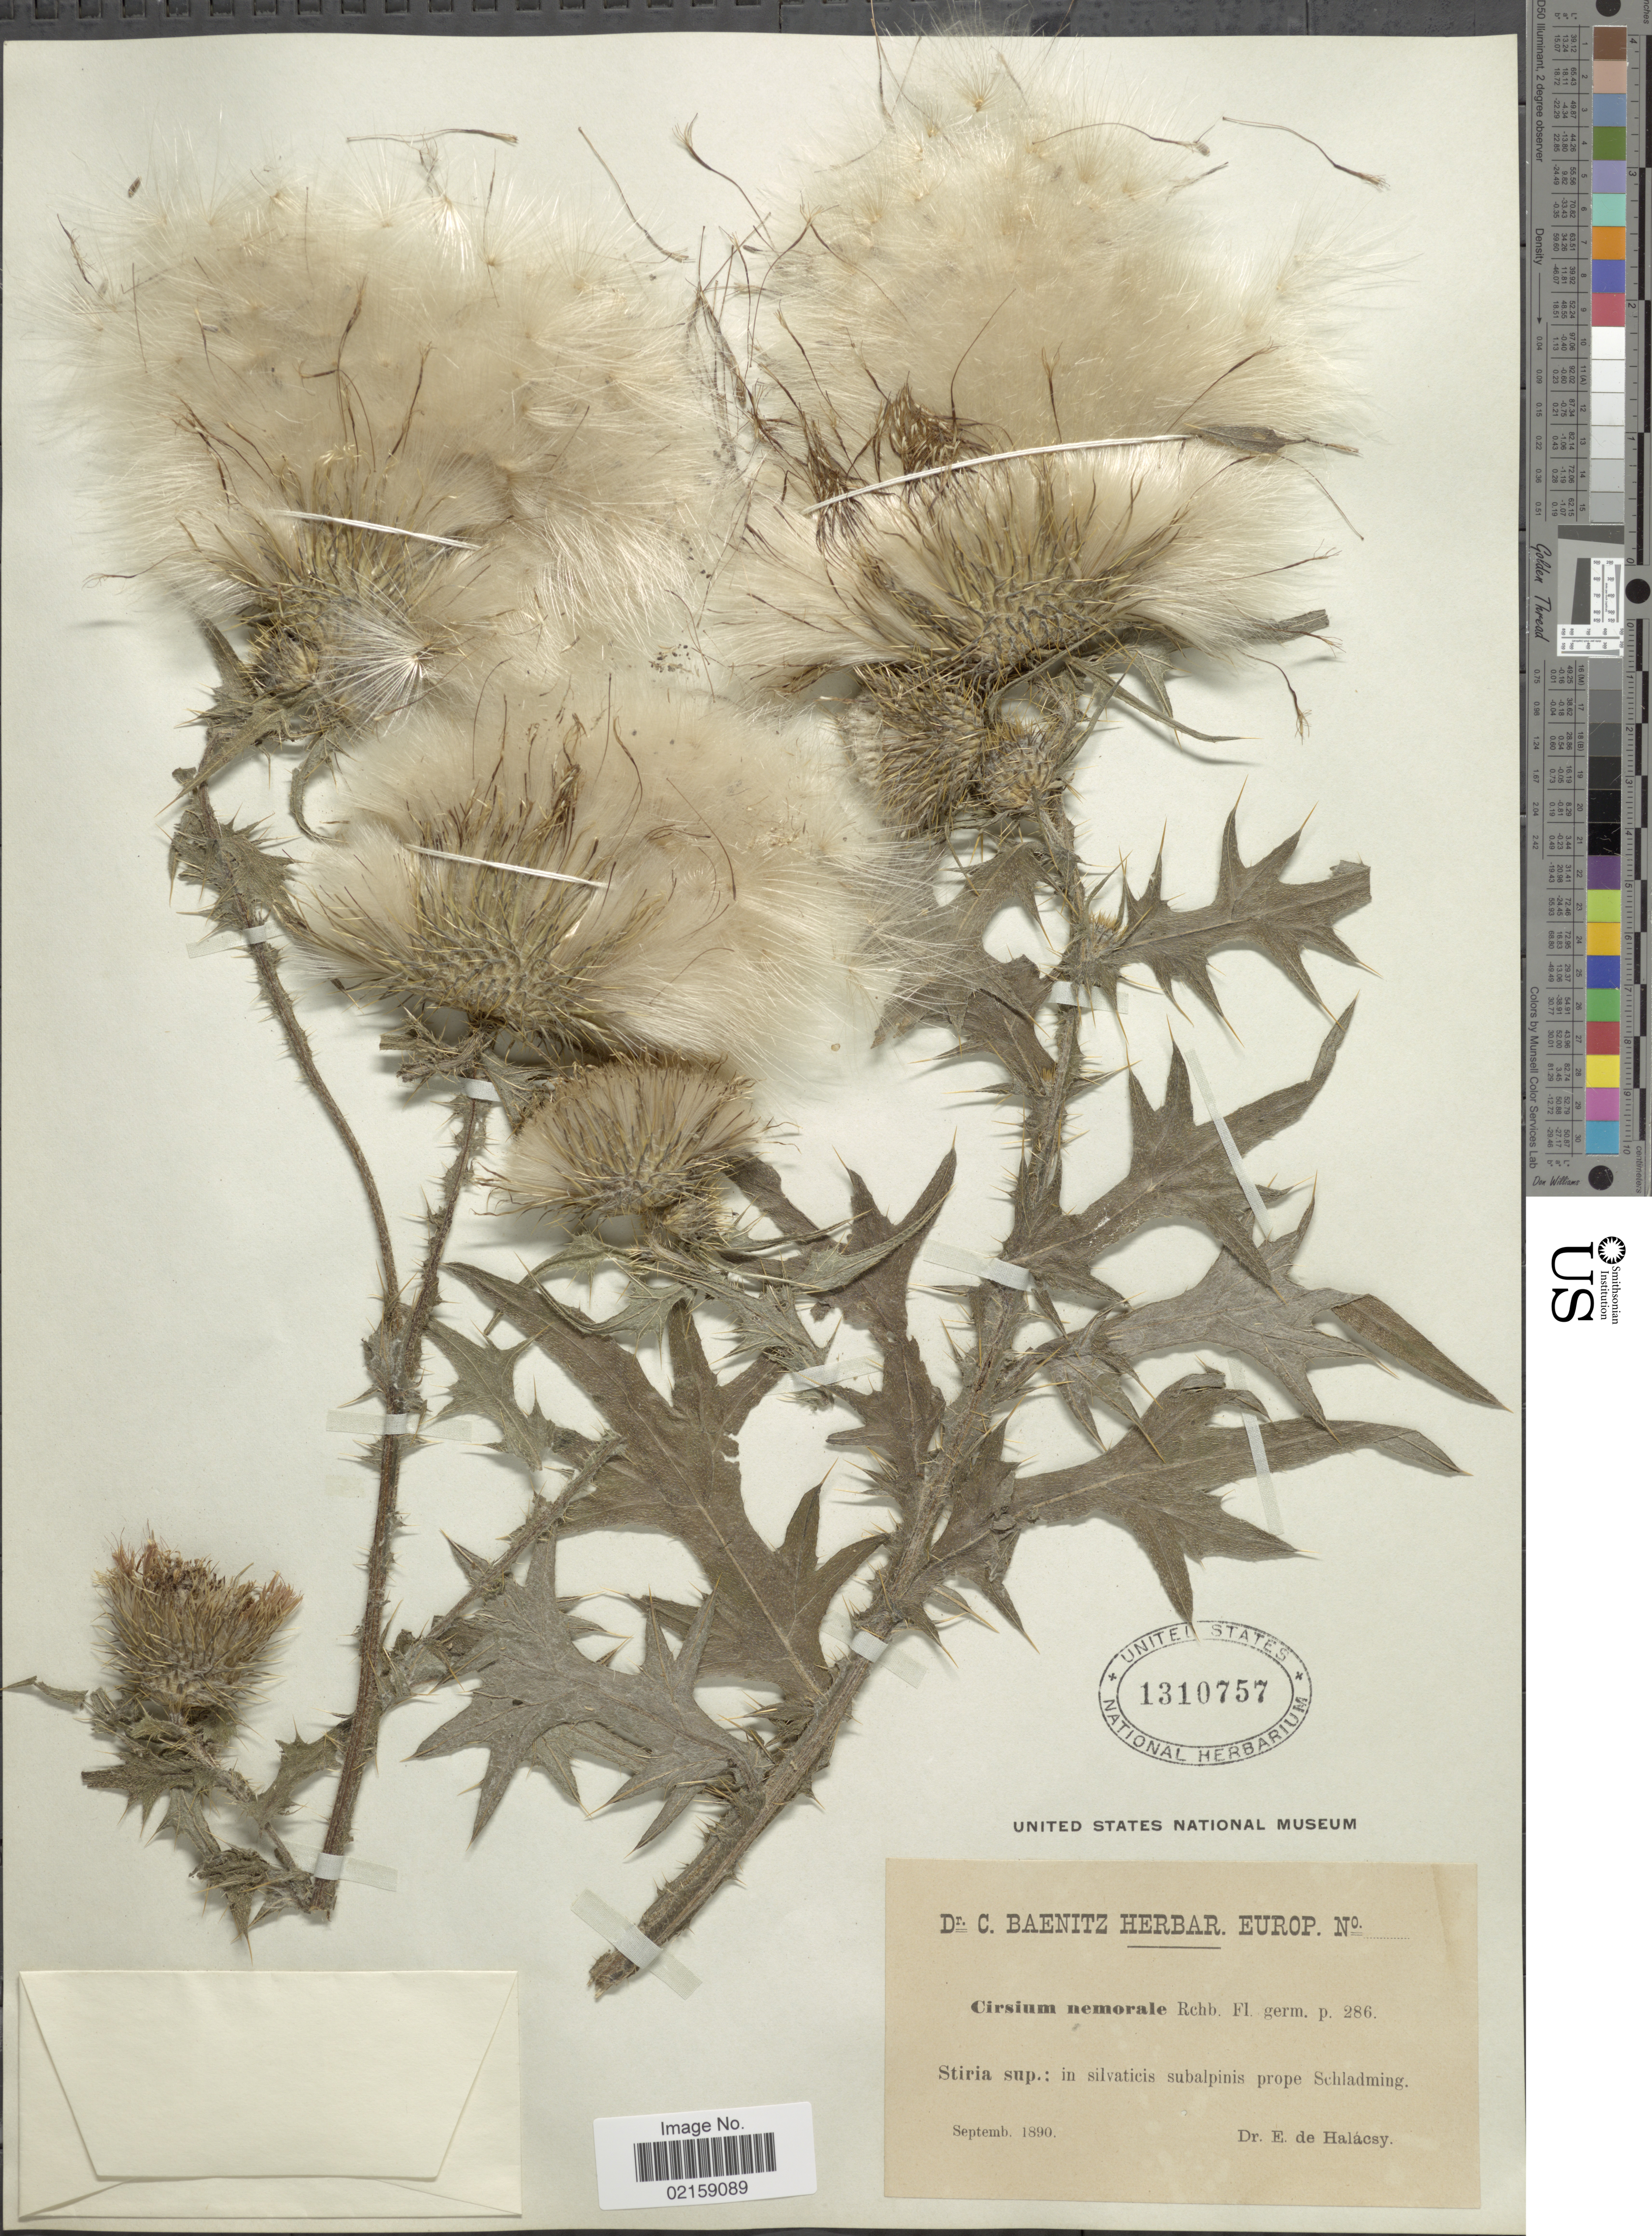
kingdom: Plantae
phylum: Tracheophyta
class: Magnoliopsida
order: Asterales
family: Asteraceae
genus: Cirsium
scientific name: Cirsium vulgare subsp. silvaticum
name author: (Tausch) Arènes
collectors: E. von Halacsy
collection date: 1890-09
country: Austria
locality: Stiria sup.: in silvaticis subalpinis prope Schladming.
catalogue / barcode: US 1310757